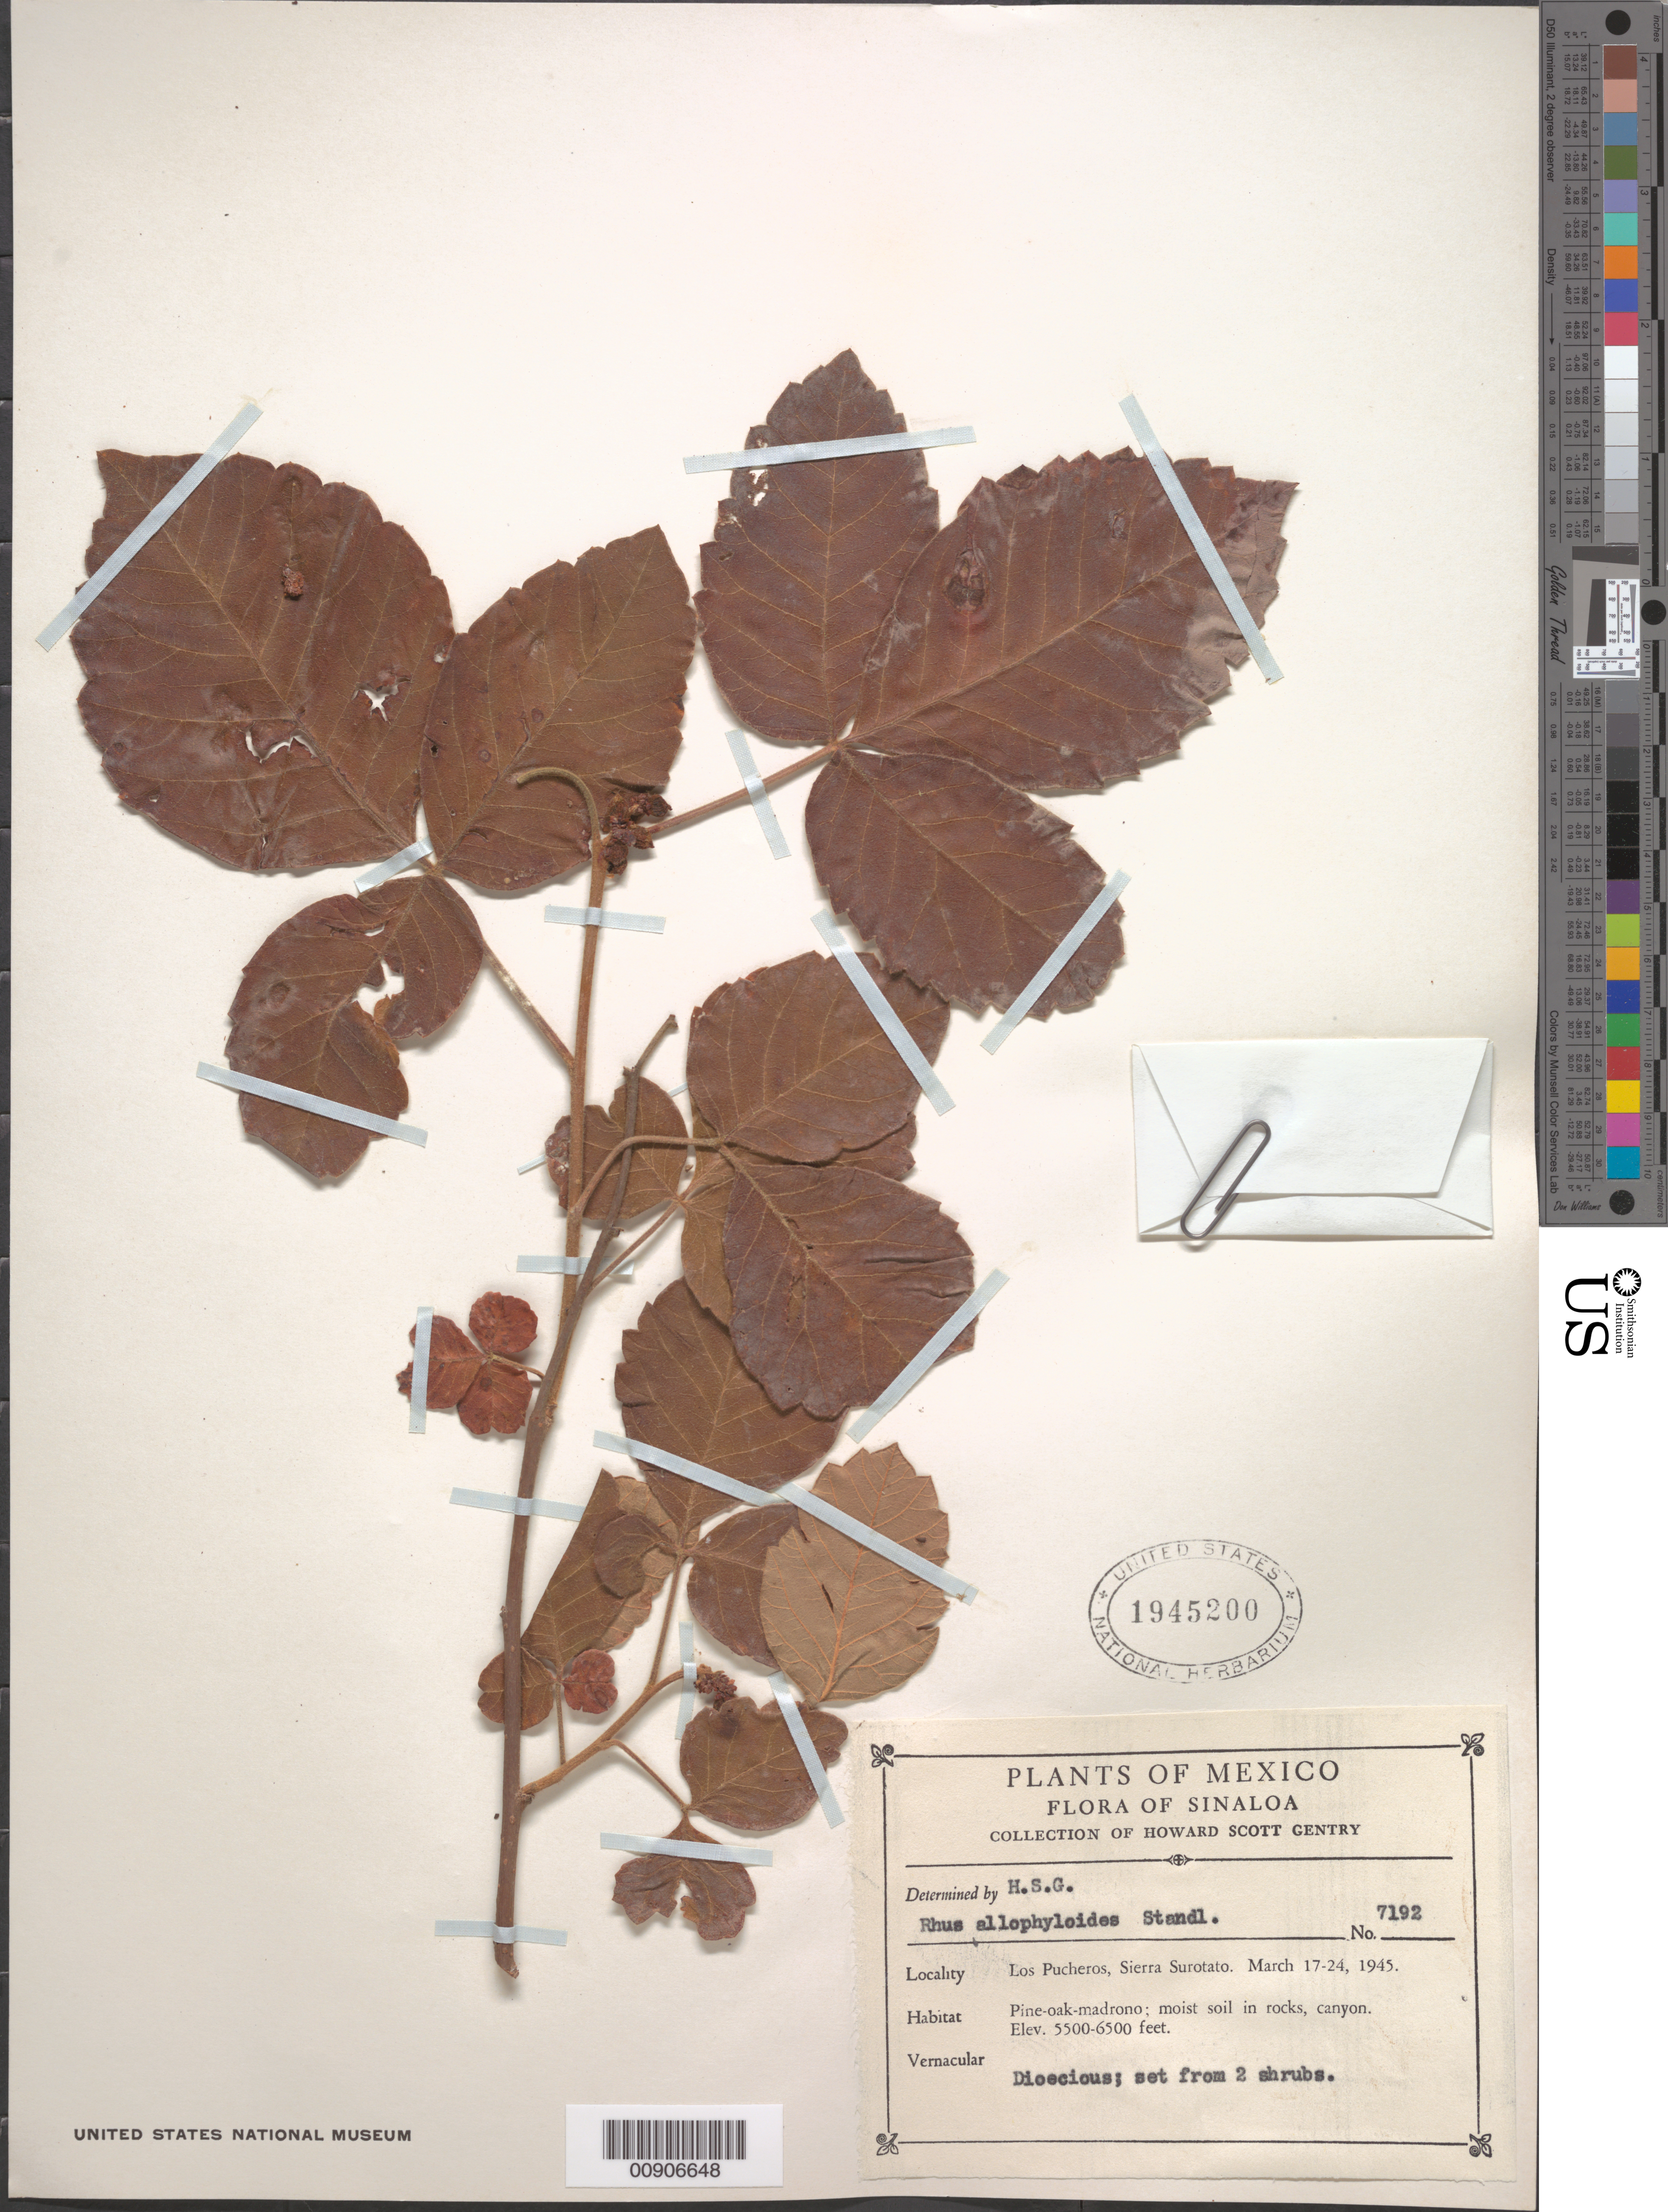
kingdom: Plantae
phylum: Tracheophyta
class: Magnoliopsida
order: Sapindales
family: Anacardiaceae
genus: Rhus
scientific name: Rhus allophyloides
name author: Standl.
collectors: H. S. Gentry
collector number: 7192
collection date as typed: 17 Mar 1945 to 24 Mar 1945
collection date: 1945-03-17/1945-03-24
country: Mexico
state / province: Sinaloa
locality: Sinaloa: Los Pucheros, Sierra Surotato.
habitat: Pine-oak-madrono; moist soil in rocks, canyon.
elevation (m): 1676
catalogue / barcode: US 1945200